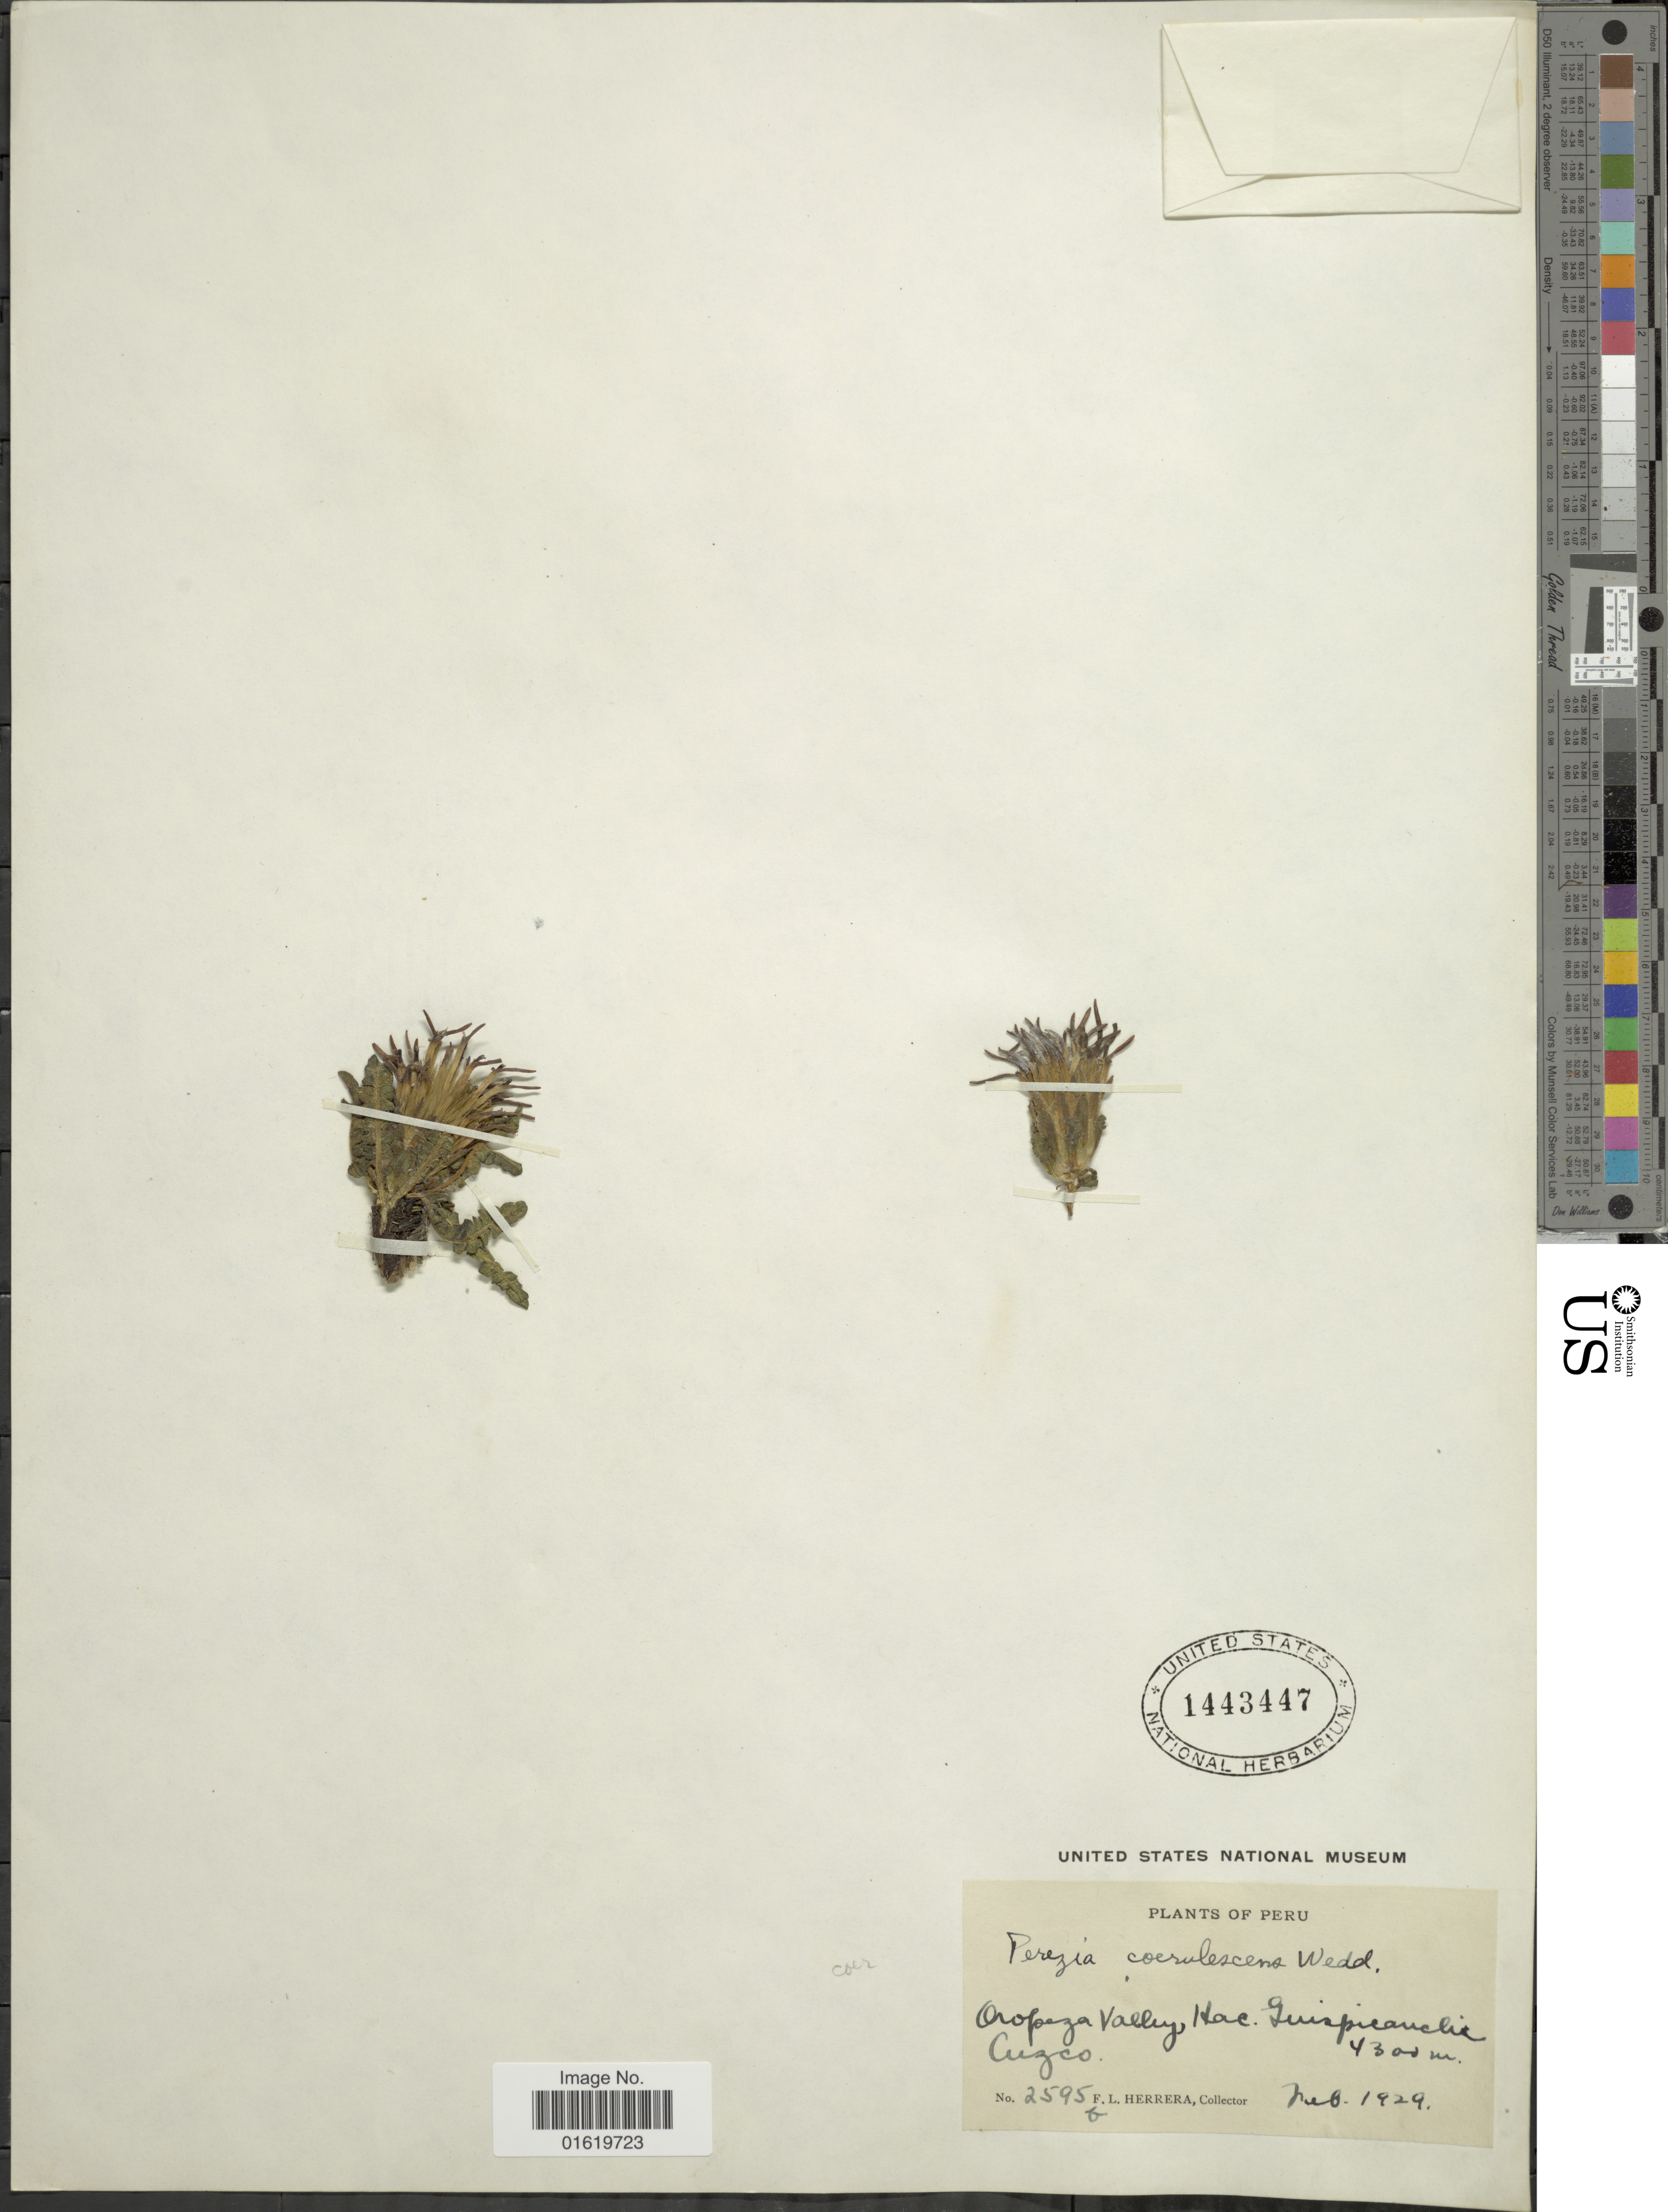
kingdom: Plantae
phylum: Tracheophyta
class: Magnoliopsida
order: Asterales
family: Asteraceae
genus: Perezia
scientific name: Perezia pinnatifida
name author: (Humb. & Bonpl.) Wedd.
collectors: F. L. Herrera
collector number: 2595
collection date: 1929-02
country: Peru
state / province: Cusco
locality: Oropeza Valley, Hac. Quispieanchi,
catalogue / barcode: US 1443447